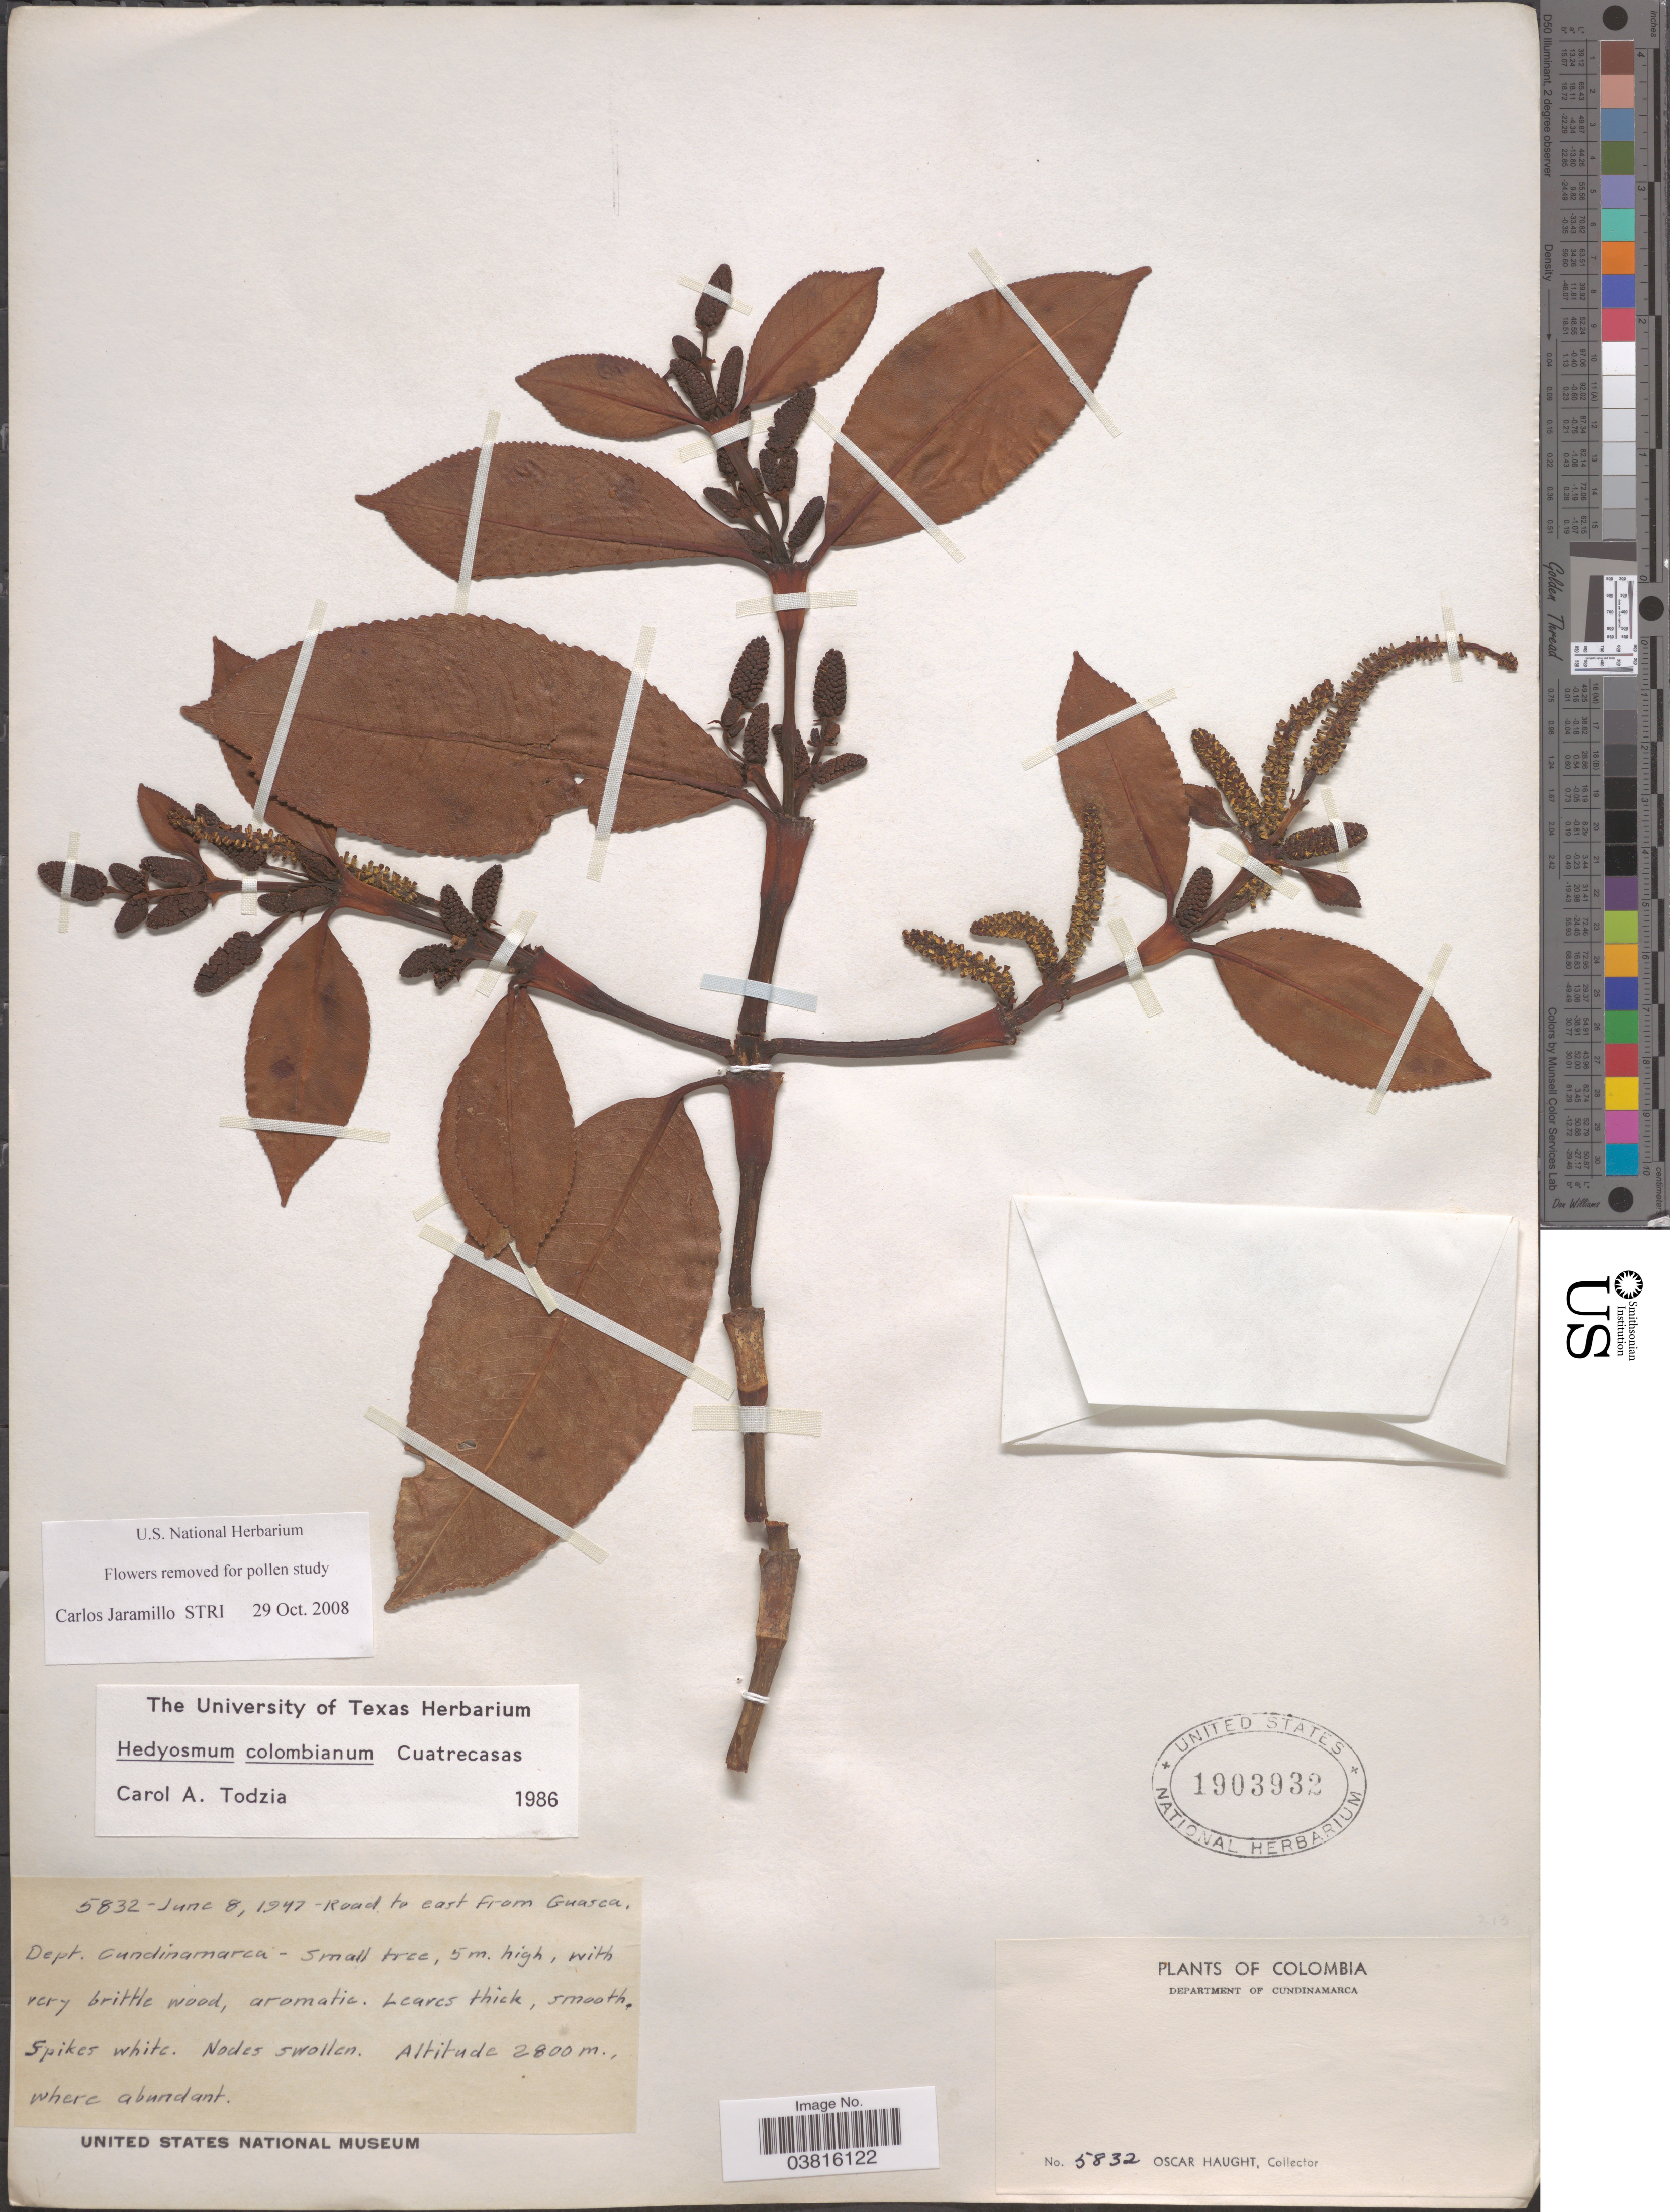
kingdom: Plantae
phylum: Tracheophyta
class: Magnoliopsida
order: Chloranthales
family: Chloranthaceae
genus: Hedyosmum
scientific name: Hedyosmum colombianum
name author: Cuatrec.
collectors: O. L. Haught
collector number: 5832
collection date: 1947-06-08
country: Colombia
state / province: Cundinamarca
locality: Department of Cundinamarca. Road to east from Guasca.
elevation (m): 2800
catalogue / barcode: US 1903932